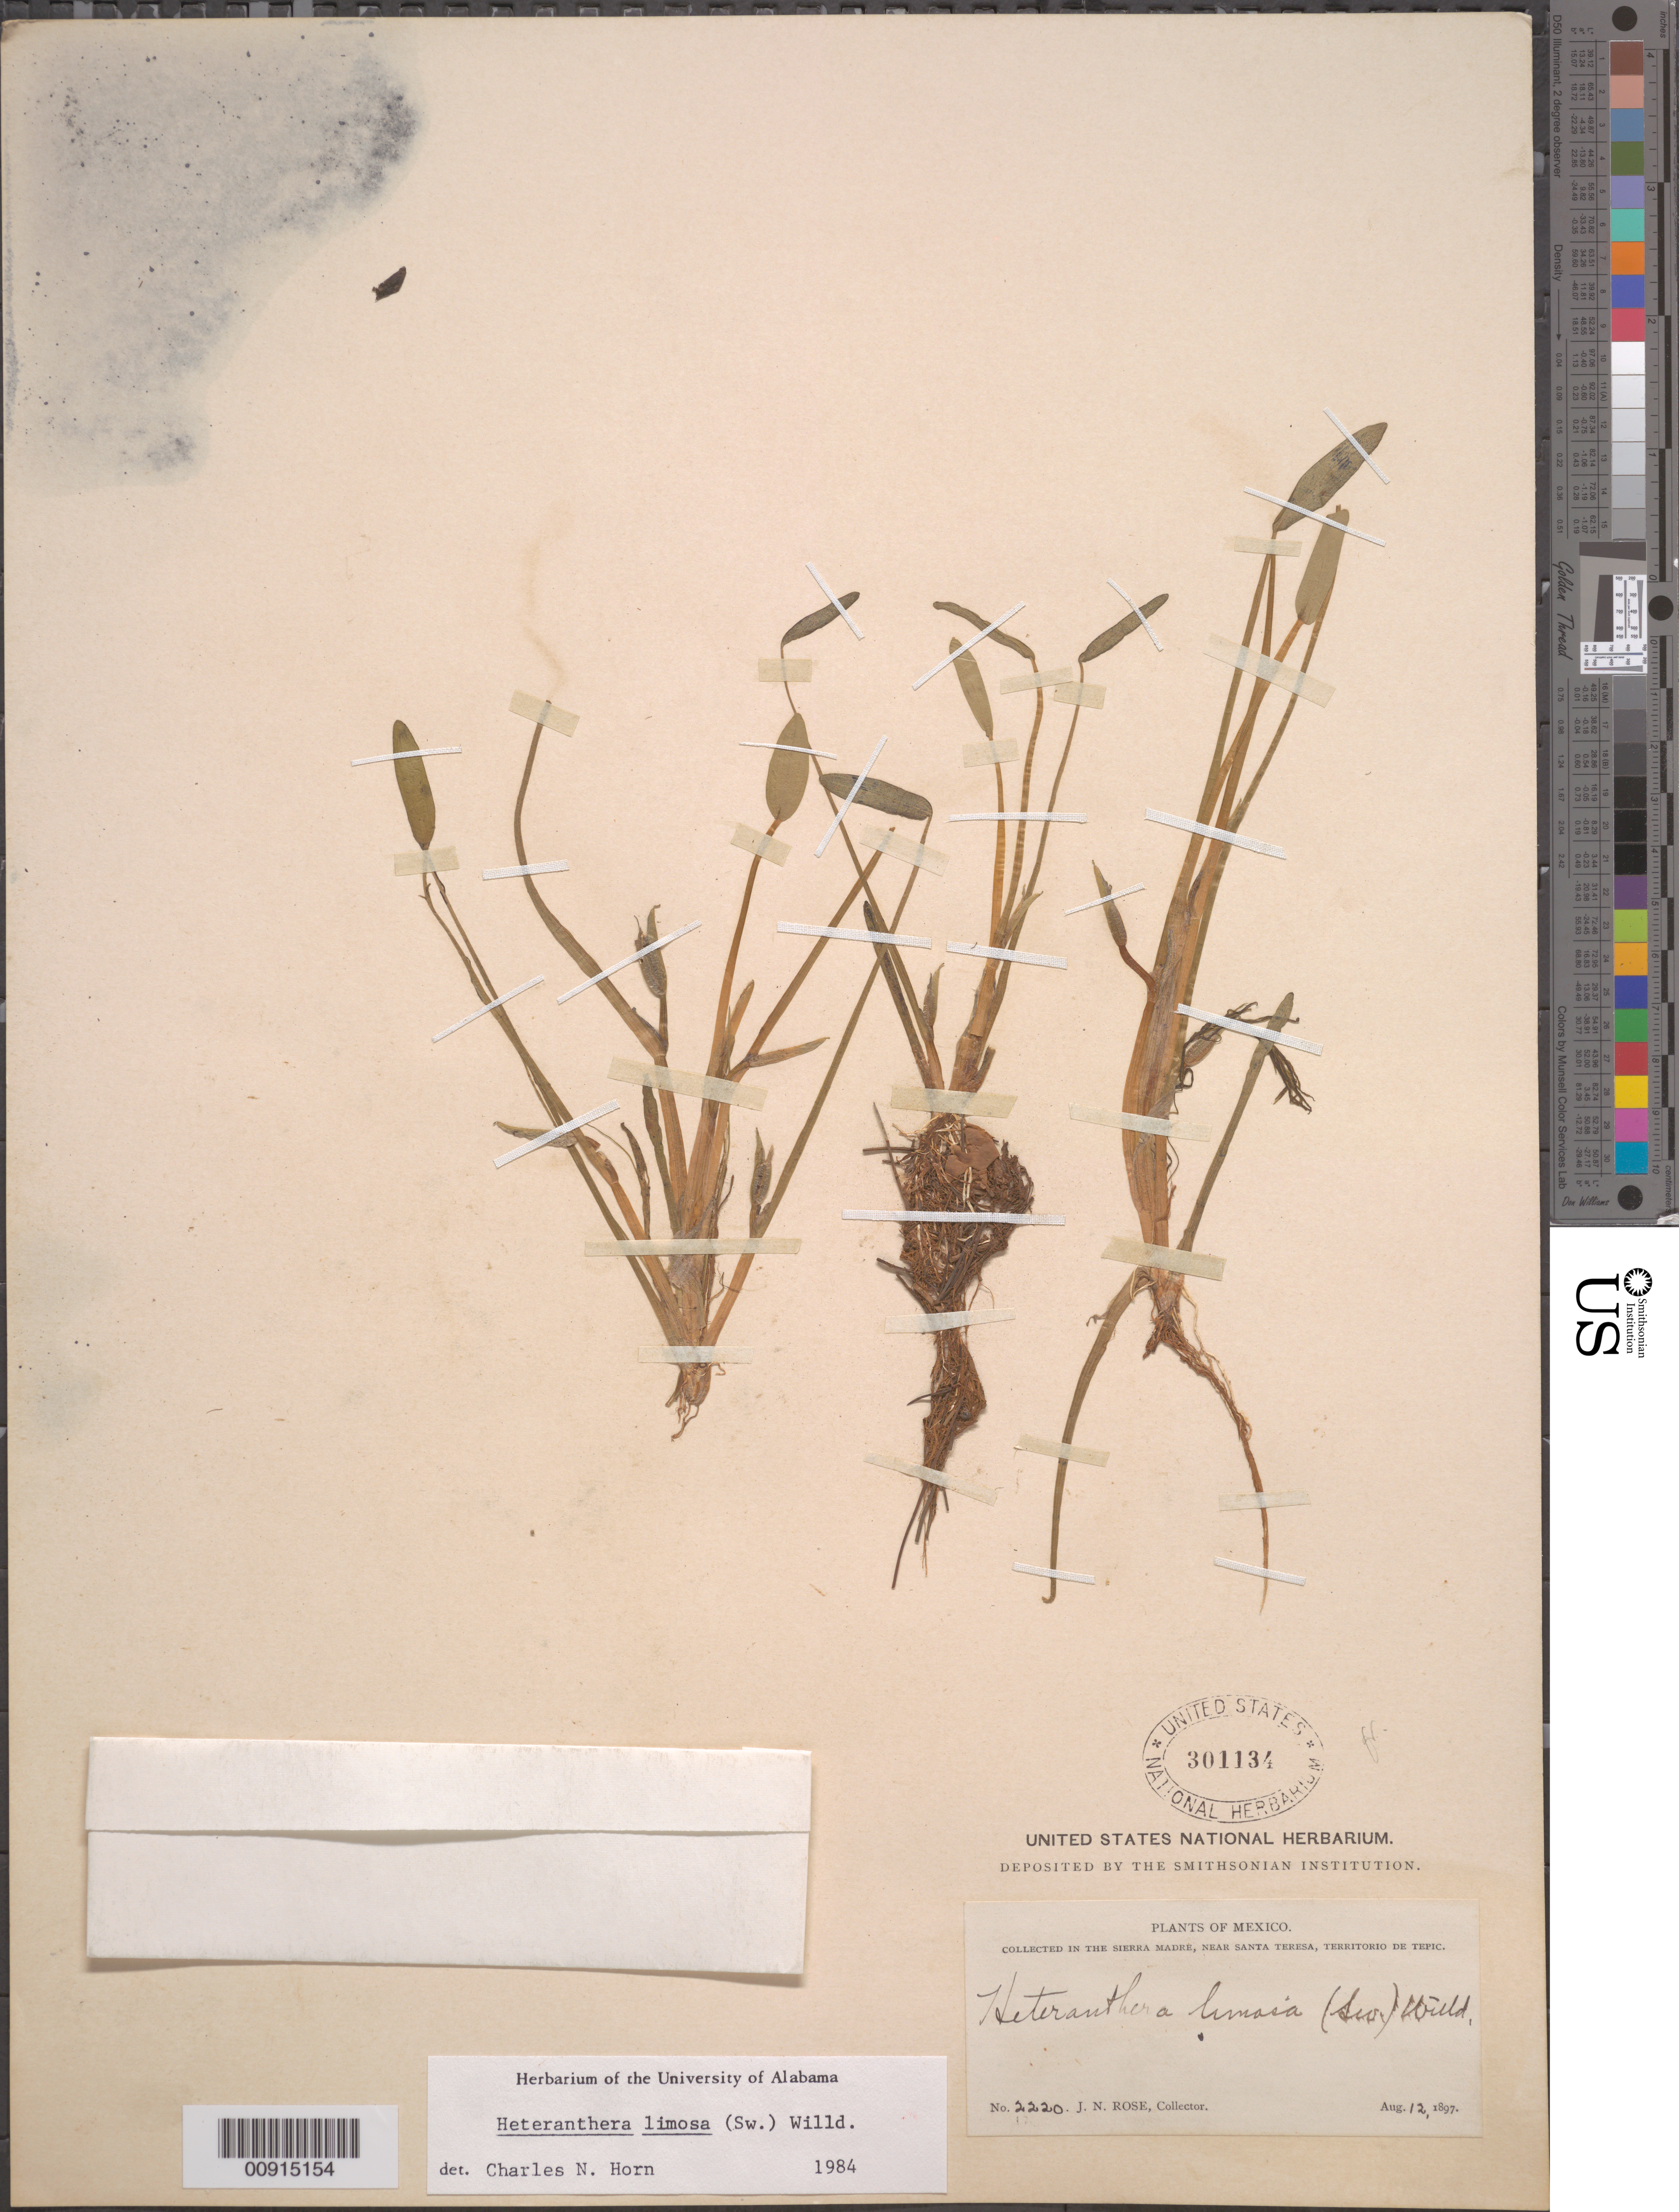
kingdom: Plantae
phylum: Tracheophyta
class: Liliopsida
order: Commelinales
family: Pontederiaceae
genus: Heteranthera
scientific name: Heteranthera limosa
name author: (Sw.) Willd.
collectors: J. N. Rose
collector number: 2220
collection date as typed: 12 Aug 1897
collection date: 1897-08-12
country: Mexico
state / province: Nayarit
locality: Sierra Madre, near Santa Teresa, Territorio de Tepic.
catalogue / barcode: US 301134